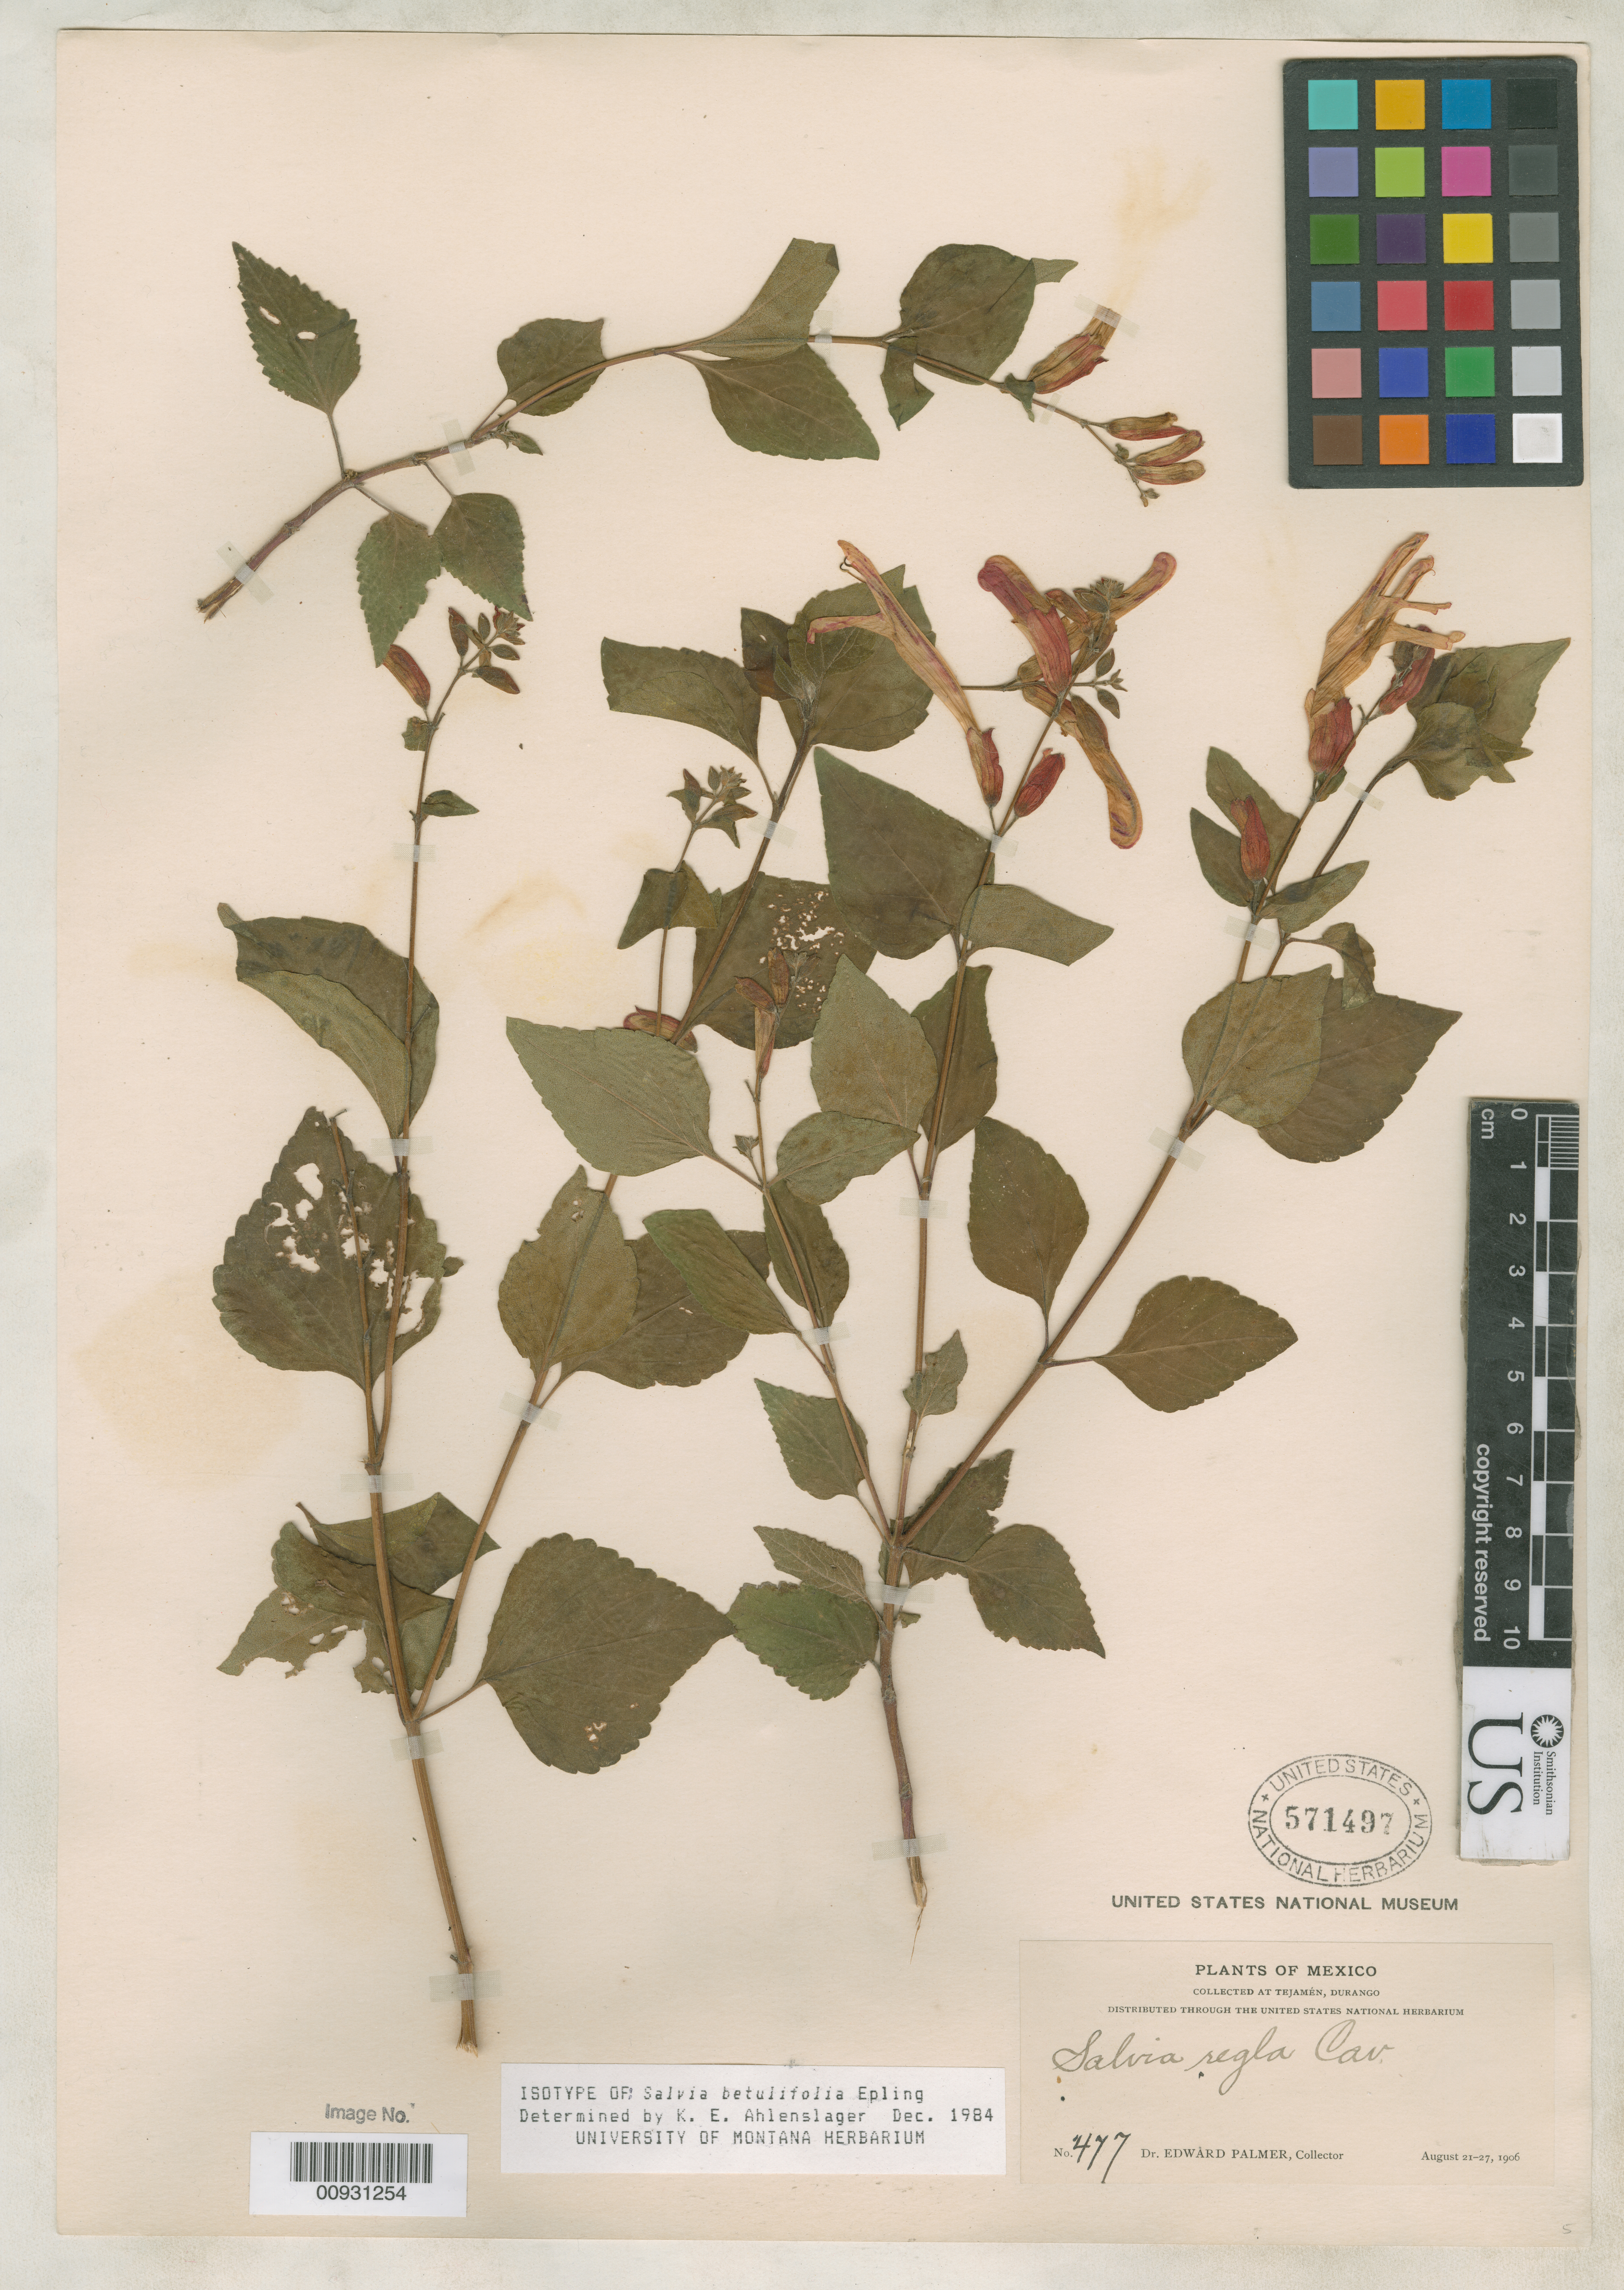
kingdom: Plantae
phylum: Tracheophyta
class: Magnoliopsida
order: Lamiales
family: Lamiaceae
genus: Salvia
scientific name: Salvia betulifolia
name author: Epling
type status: Isotype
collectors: E. Palmer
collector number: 477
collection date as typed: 21 Aug 1906 to 27 Aug 1906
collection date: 1906-08-21/1906-08-27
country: Mexico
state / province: Durango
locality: Tejamén.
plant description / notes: Specific epithet published as "betulaefolia".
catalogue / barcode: US 571497